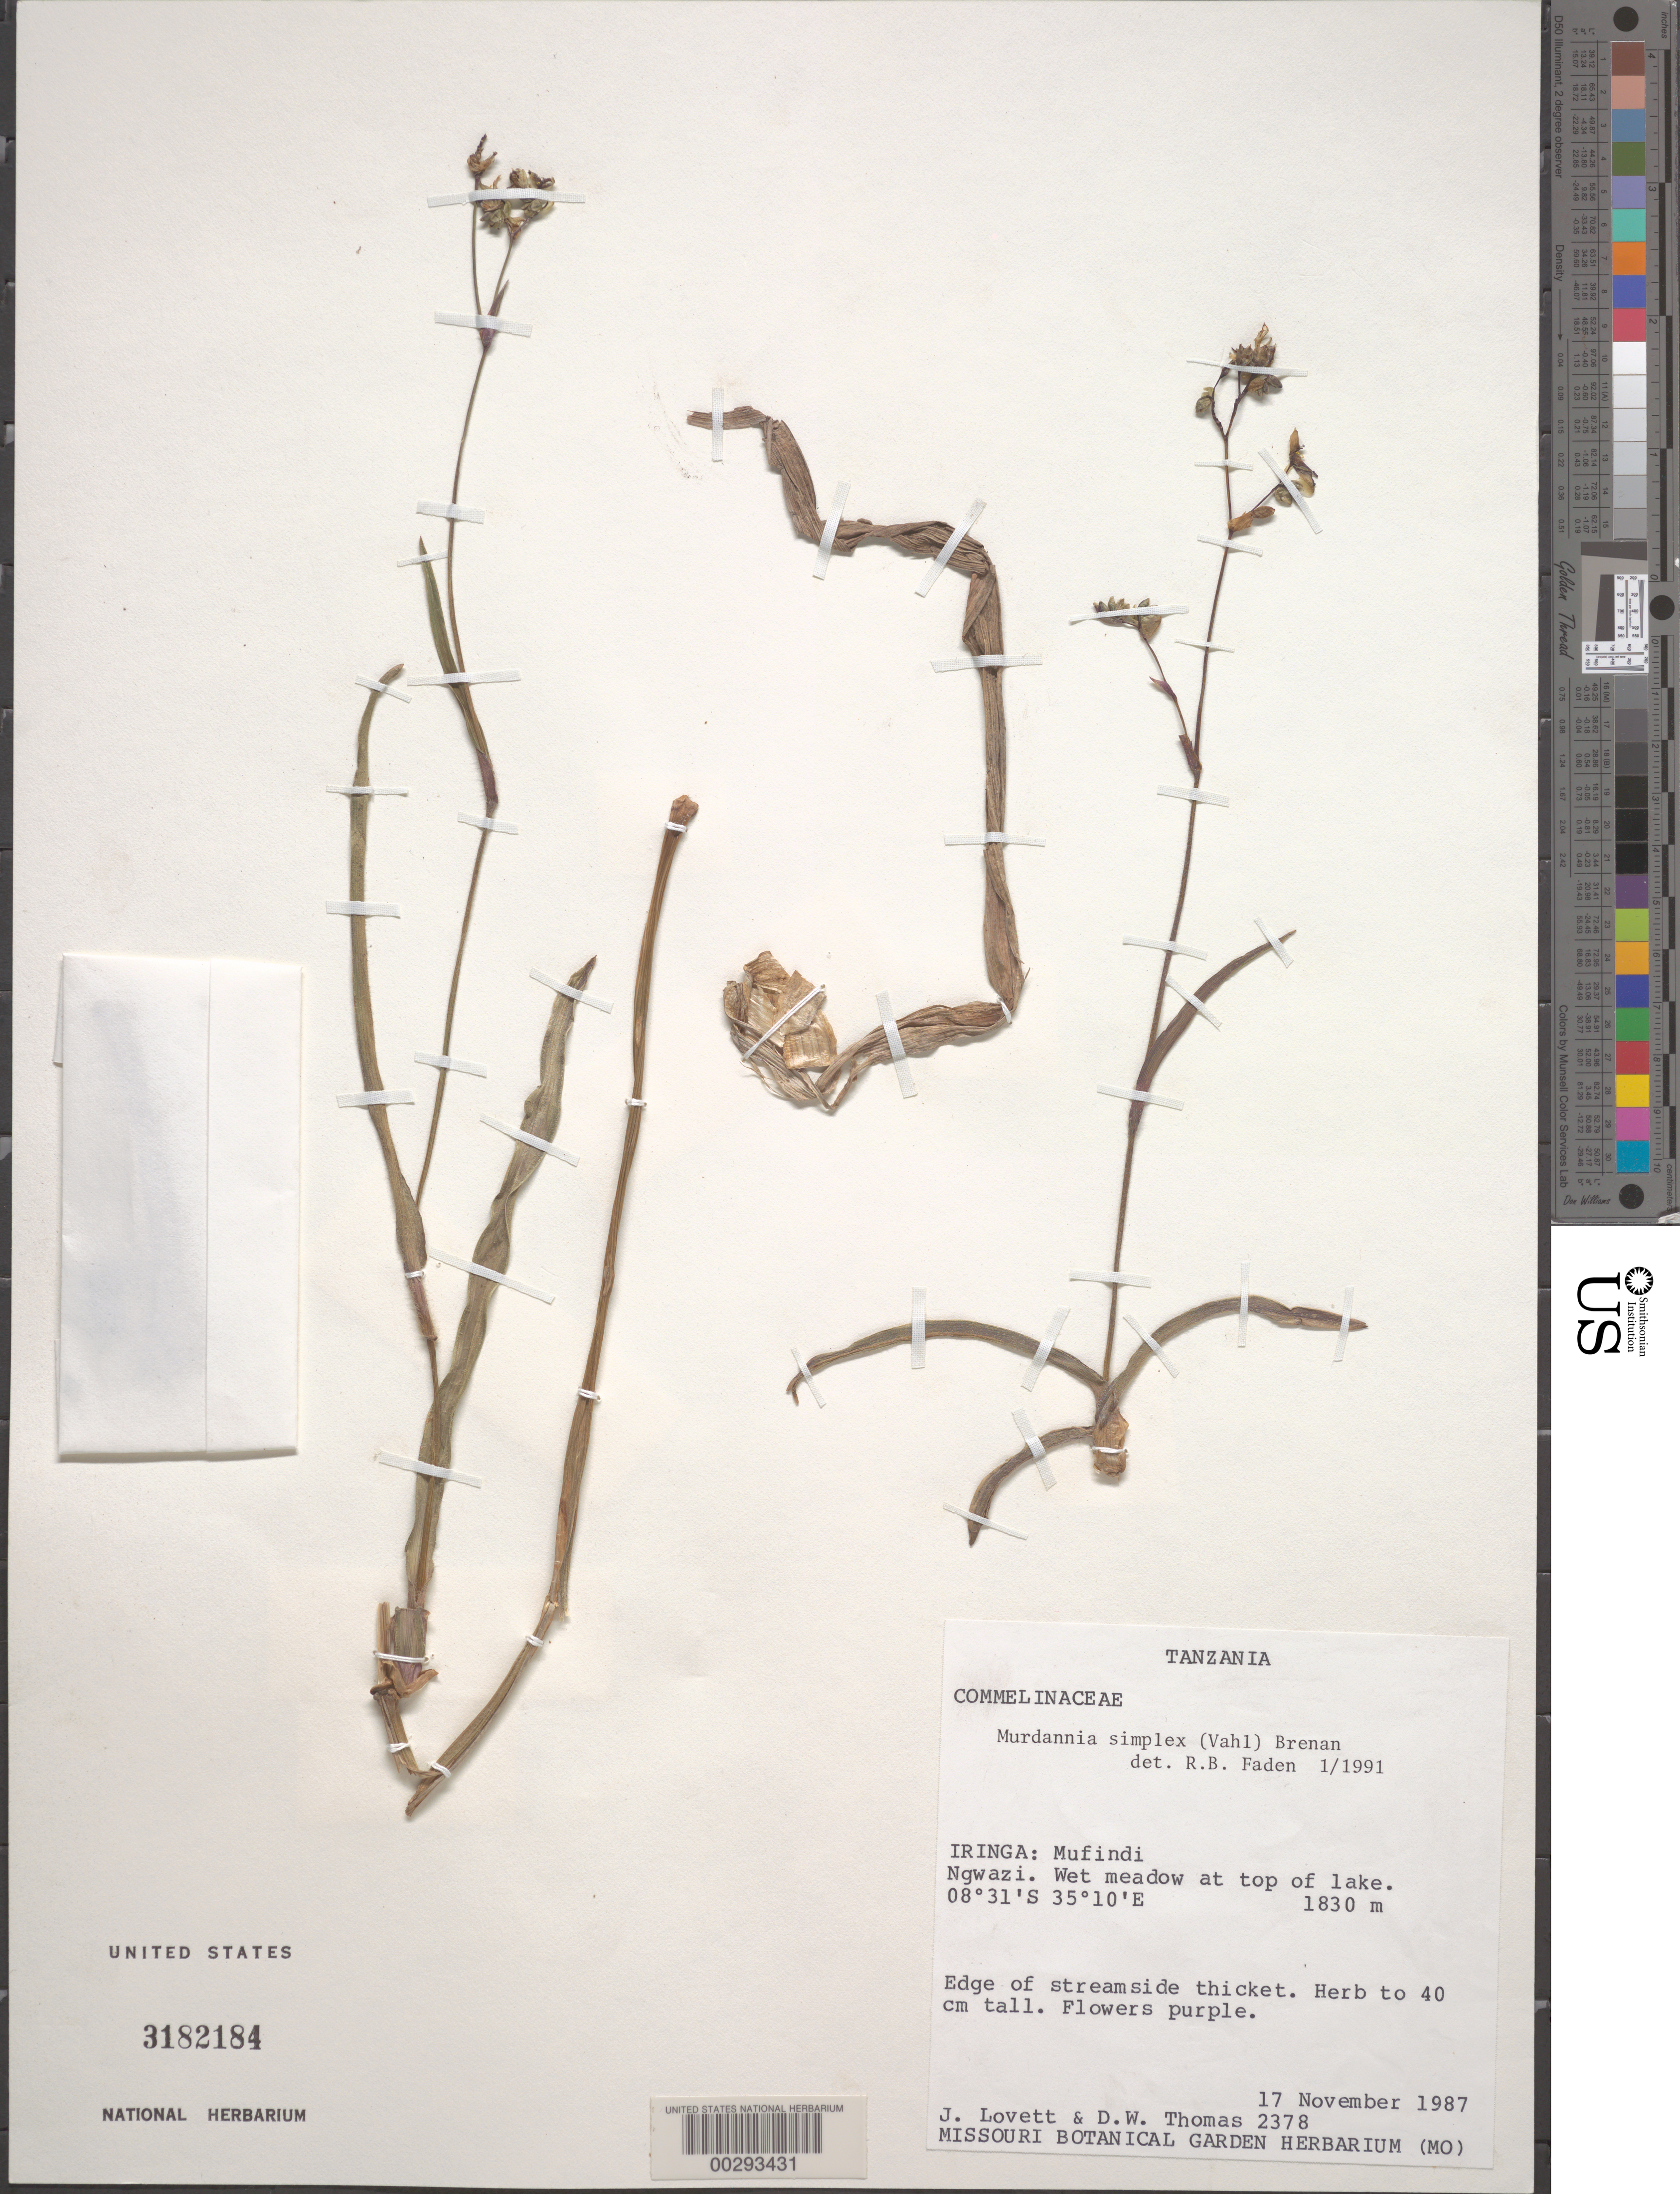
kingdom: Plantae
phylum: Tracheophyta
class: Liliopsida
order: Commelinales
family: Commelinaceae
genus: Murdannia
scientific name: Murdannia simplex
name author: (Vahl) Brenan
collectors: J. Lovett & D. W. Thomas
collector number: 2378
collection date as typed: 17 Nov 1987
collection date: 1987-11-17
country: Tanzania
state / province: Iringa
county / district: Mufindi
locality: Ngwazi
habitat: Wet meadow at top of lake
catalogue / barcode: US 3182184